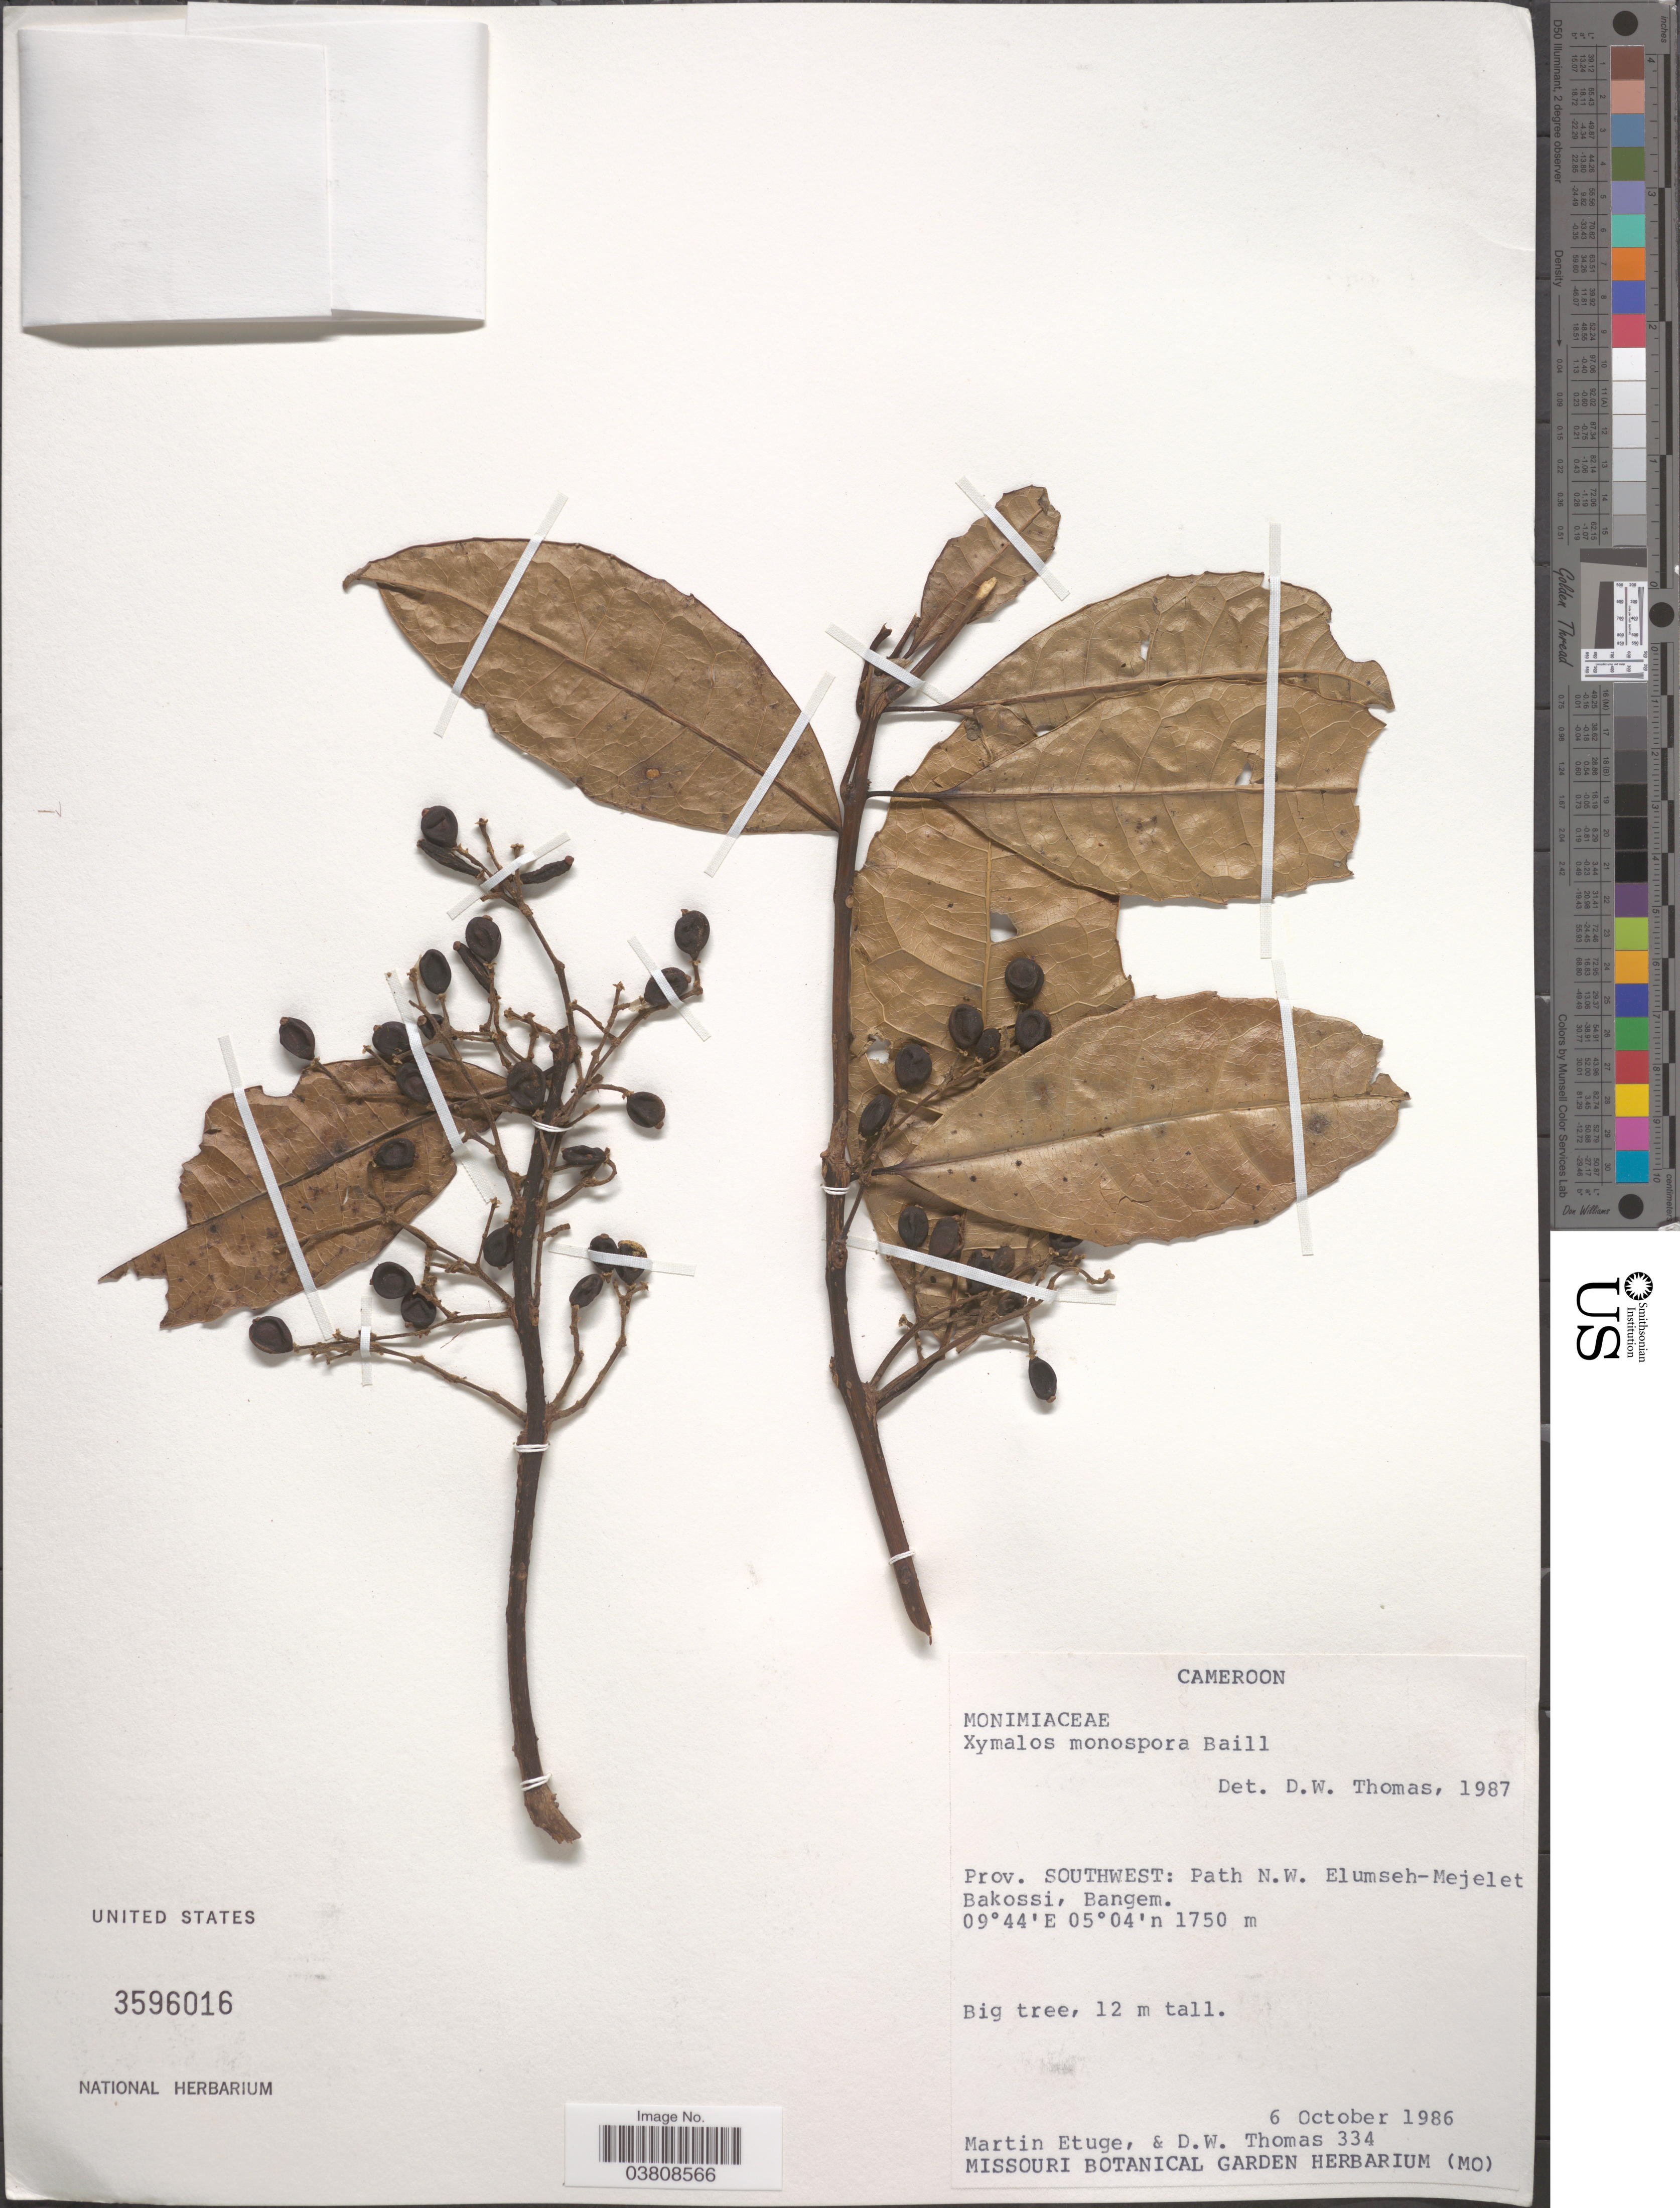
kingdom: Plantae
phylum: Tracheophyta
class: Magnoliopsida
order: Laurales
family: Monimiaceae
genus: Xymalos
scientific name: Xymalos monospora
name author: (Harv.) Baill.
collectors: M. Etuge & D. W. Thomas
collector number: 334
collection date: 1986-10-06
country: Cameroon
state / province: Sud-Ouest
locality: Prov. Southwest: Path N.W. Elumseh-Mejelet Bakossi, Bangem.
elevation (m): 1750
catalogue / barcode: US 3596016